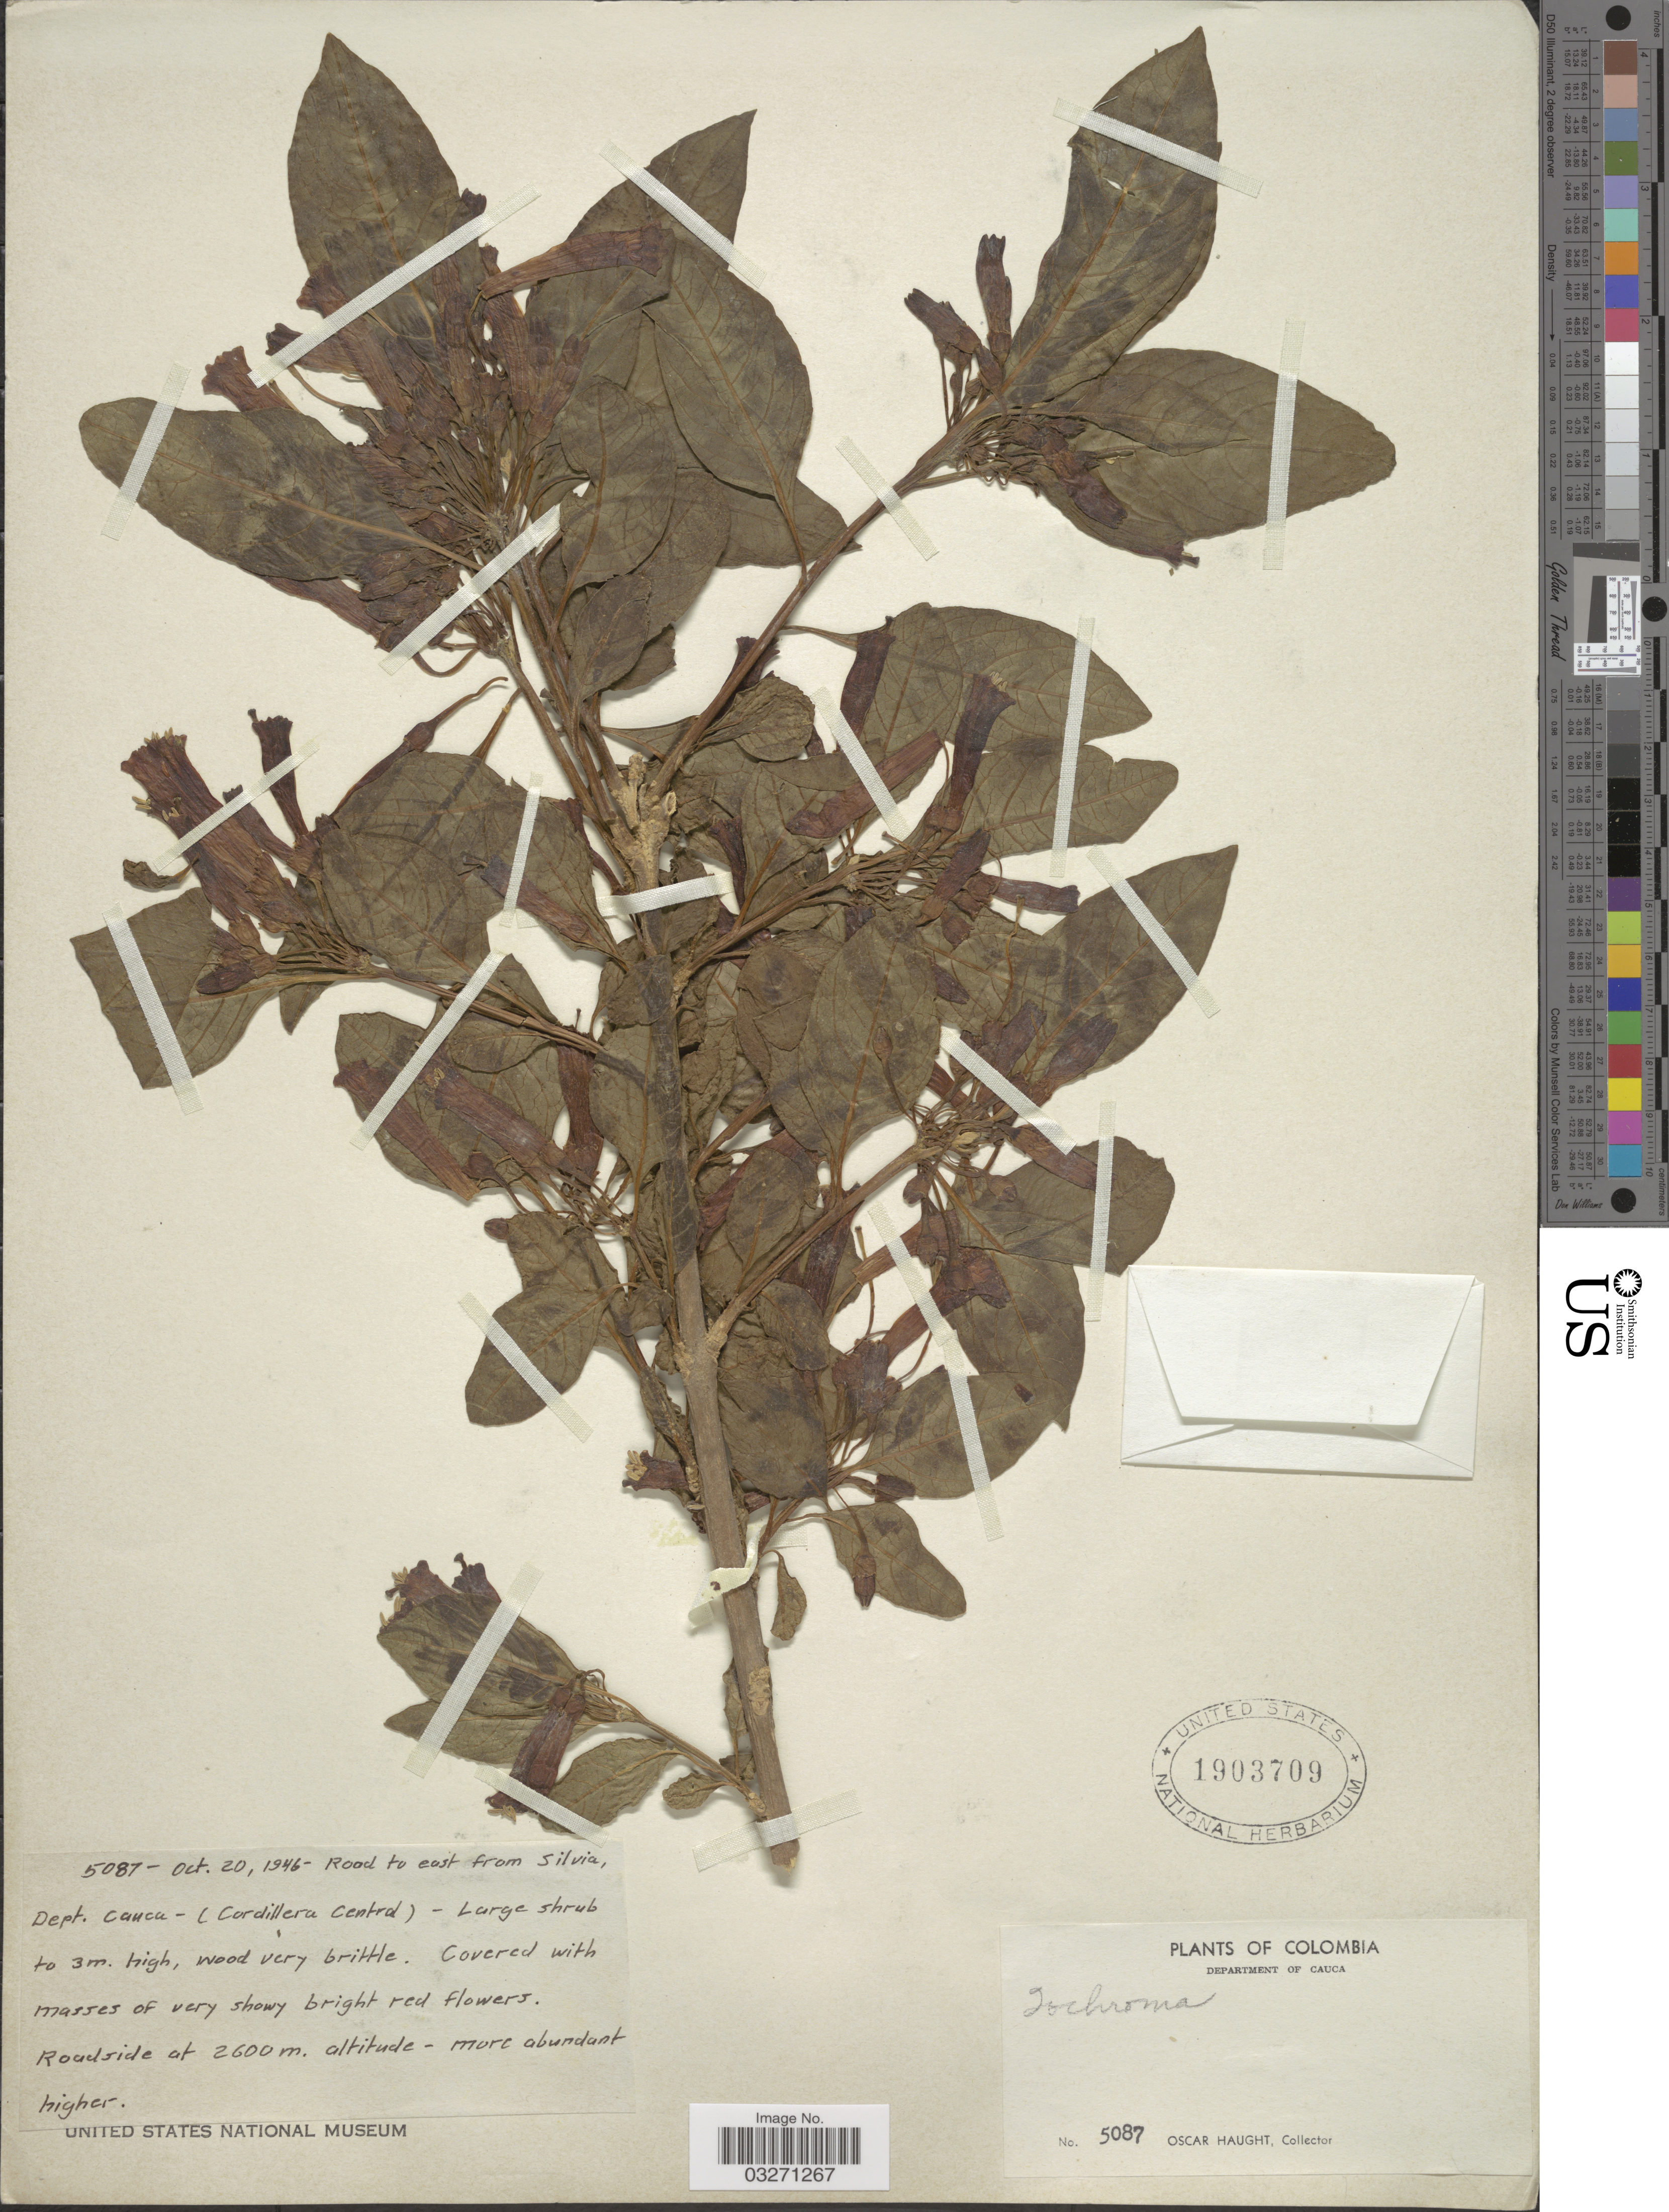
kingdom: Plantae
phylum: Tracheophyta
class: Magnoliopsida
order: Solanales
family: Solanaceae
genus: Iochroma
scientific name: Iochroma sp.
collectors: O. L. Haught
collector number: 5087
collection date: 1946-10-20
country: Colombia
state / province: Cauca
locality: Department of Cauca, (Cordillera Central).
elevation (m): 2600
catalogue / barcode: US 1903709